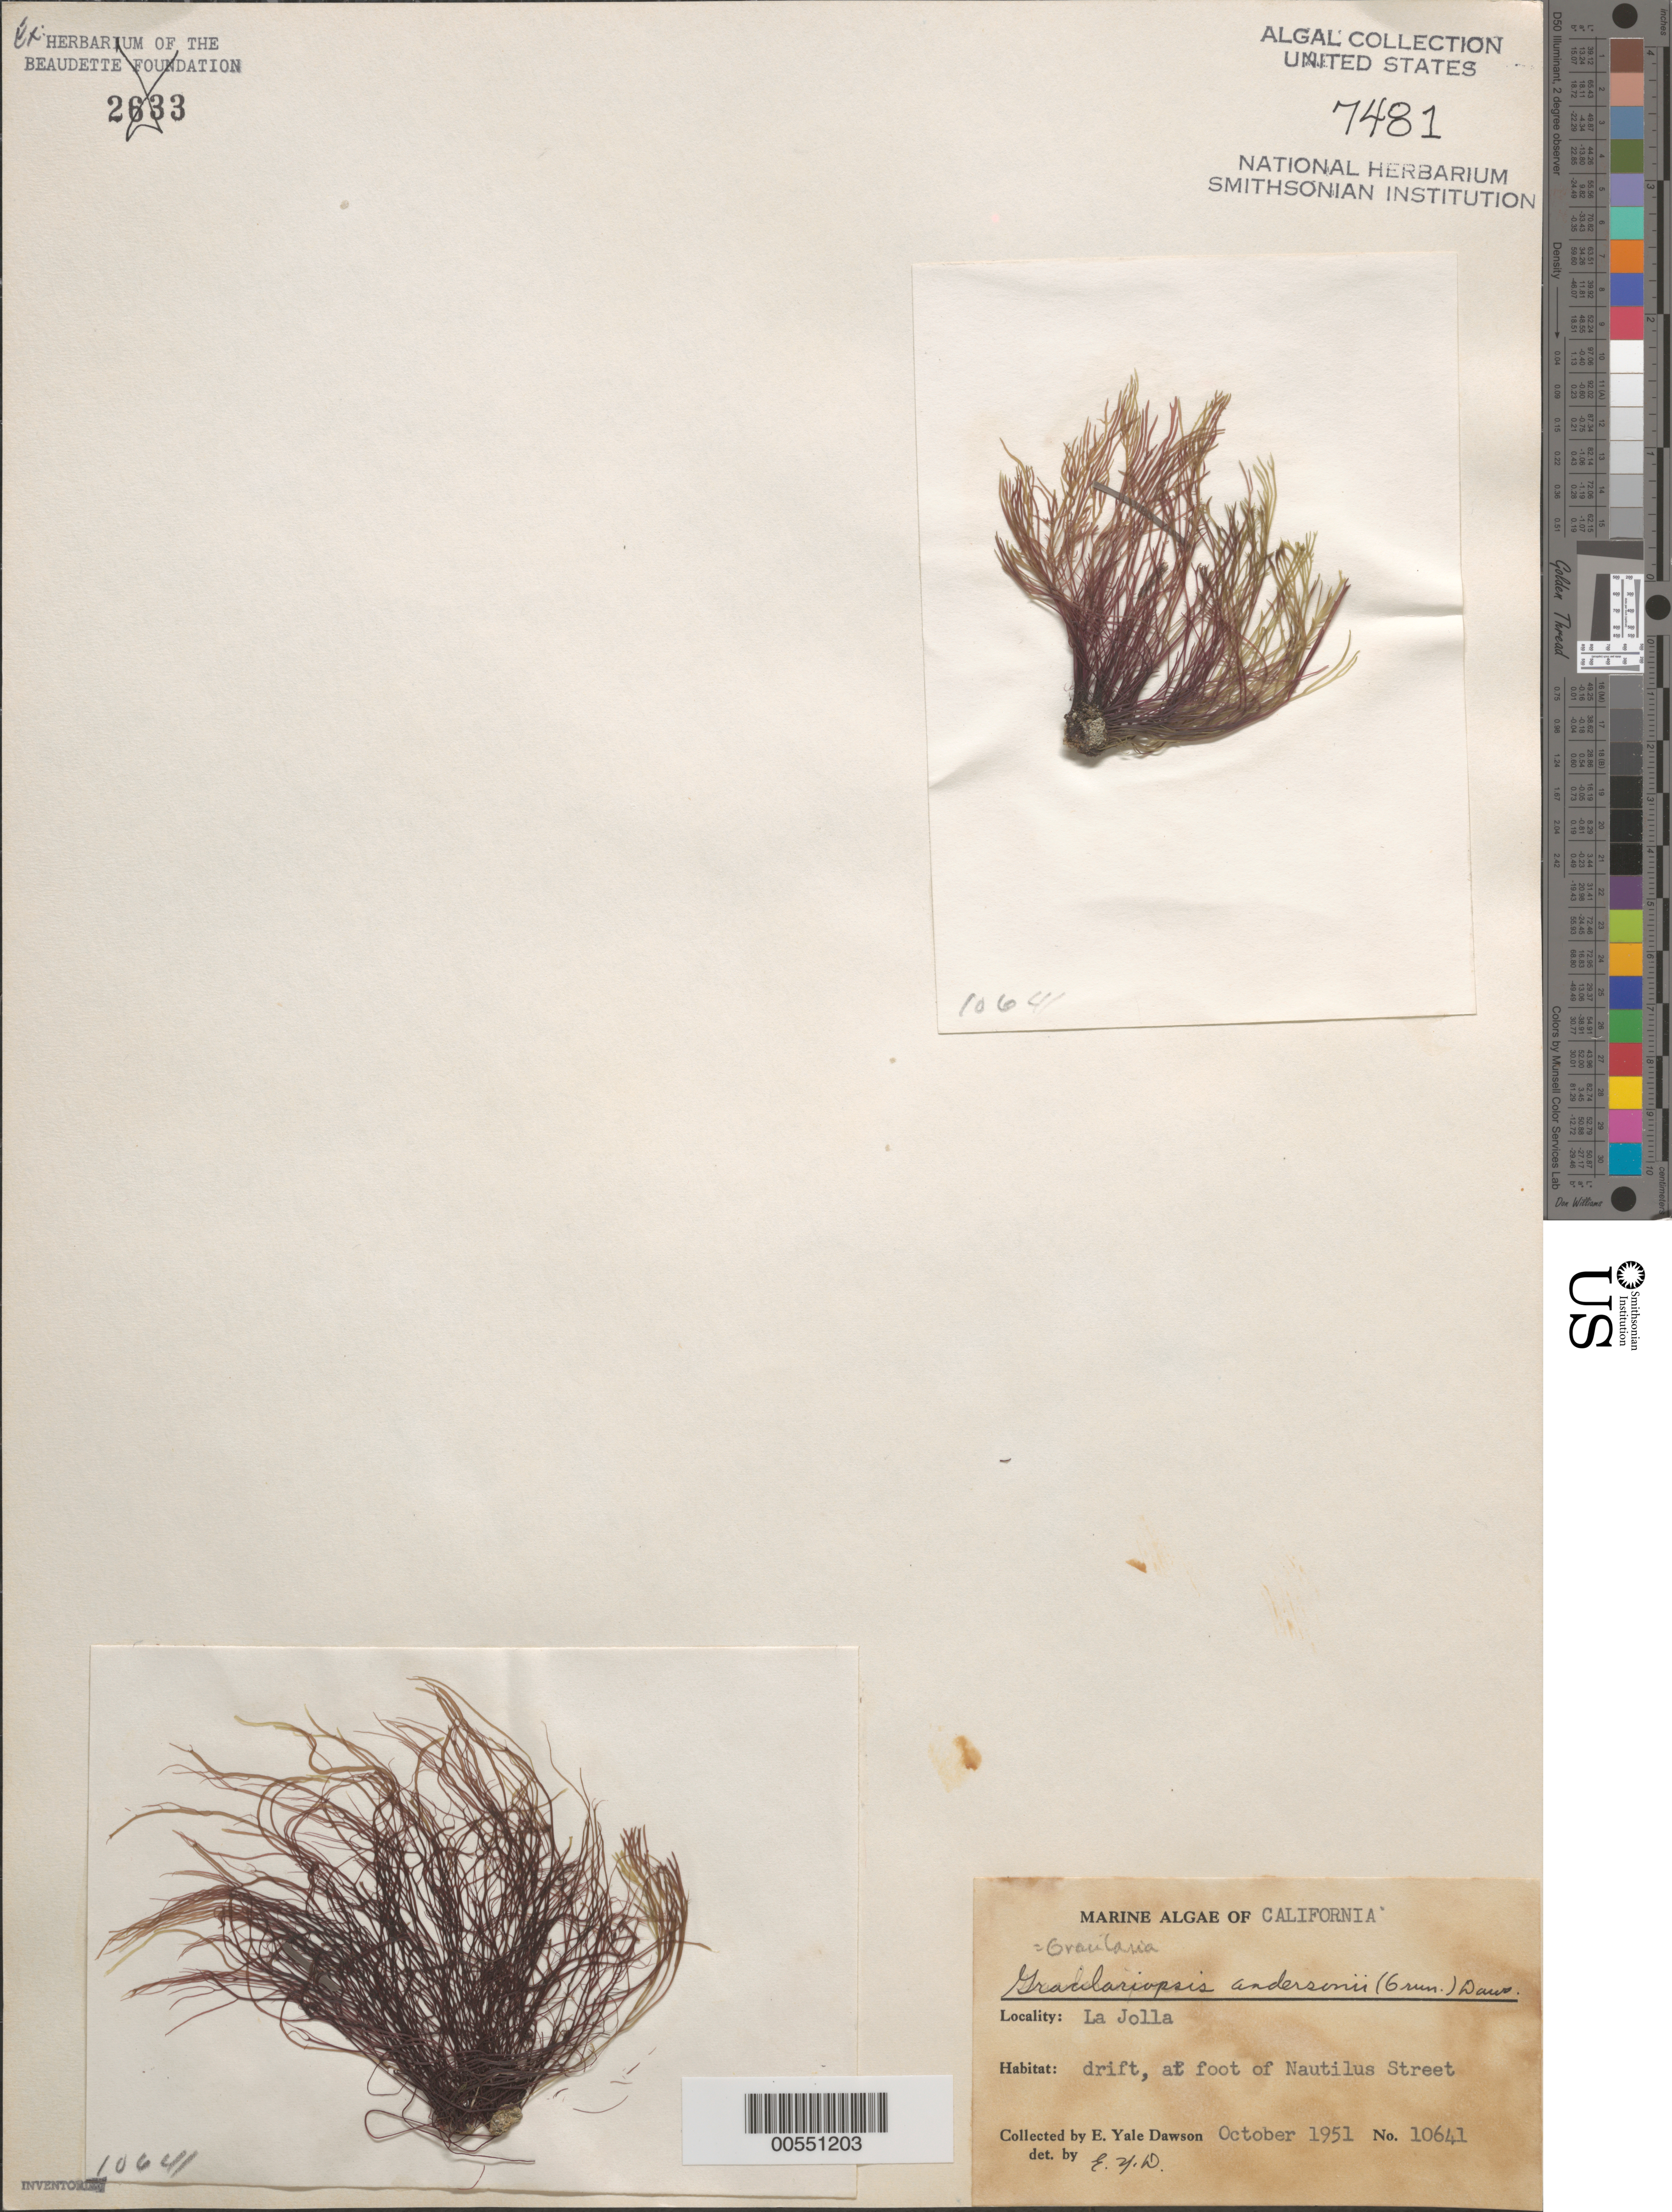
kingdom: Plantae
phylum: Rhodophyta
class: Florideophyceae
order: Gracilariales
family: Gracilariaceae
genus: Gracilariopsis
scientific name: Gracilariopsis andersonii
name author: (Grunow) E.Y. Dawson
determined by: Algae name updating Project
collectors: E. Y. Dawson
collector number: EYD 10641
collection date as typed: Oct 1951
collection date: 1951-10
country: United States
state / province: California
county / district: San Diego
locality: La Jolla, foot of Nautilus Street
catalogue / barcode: US 7481